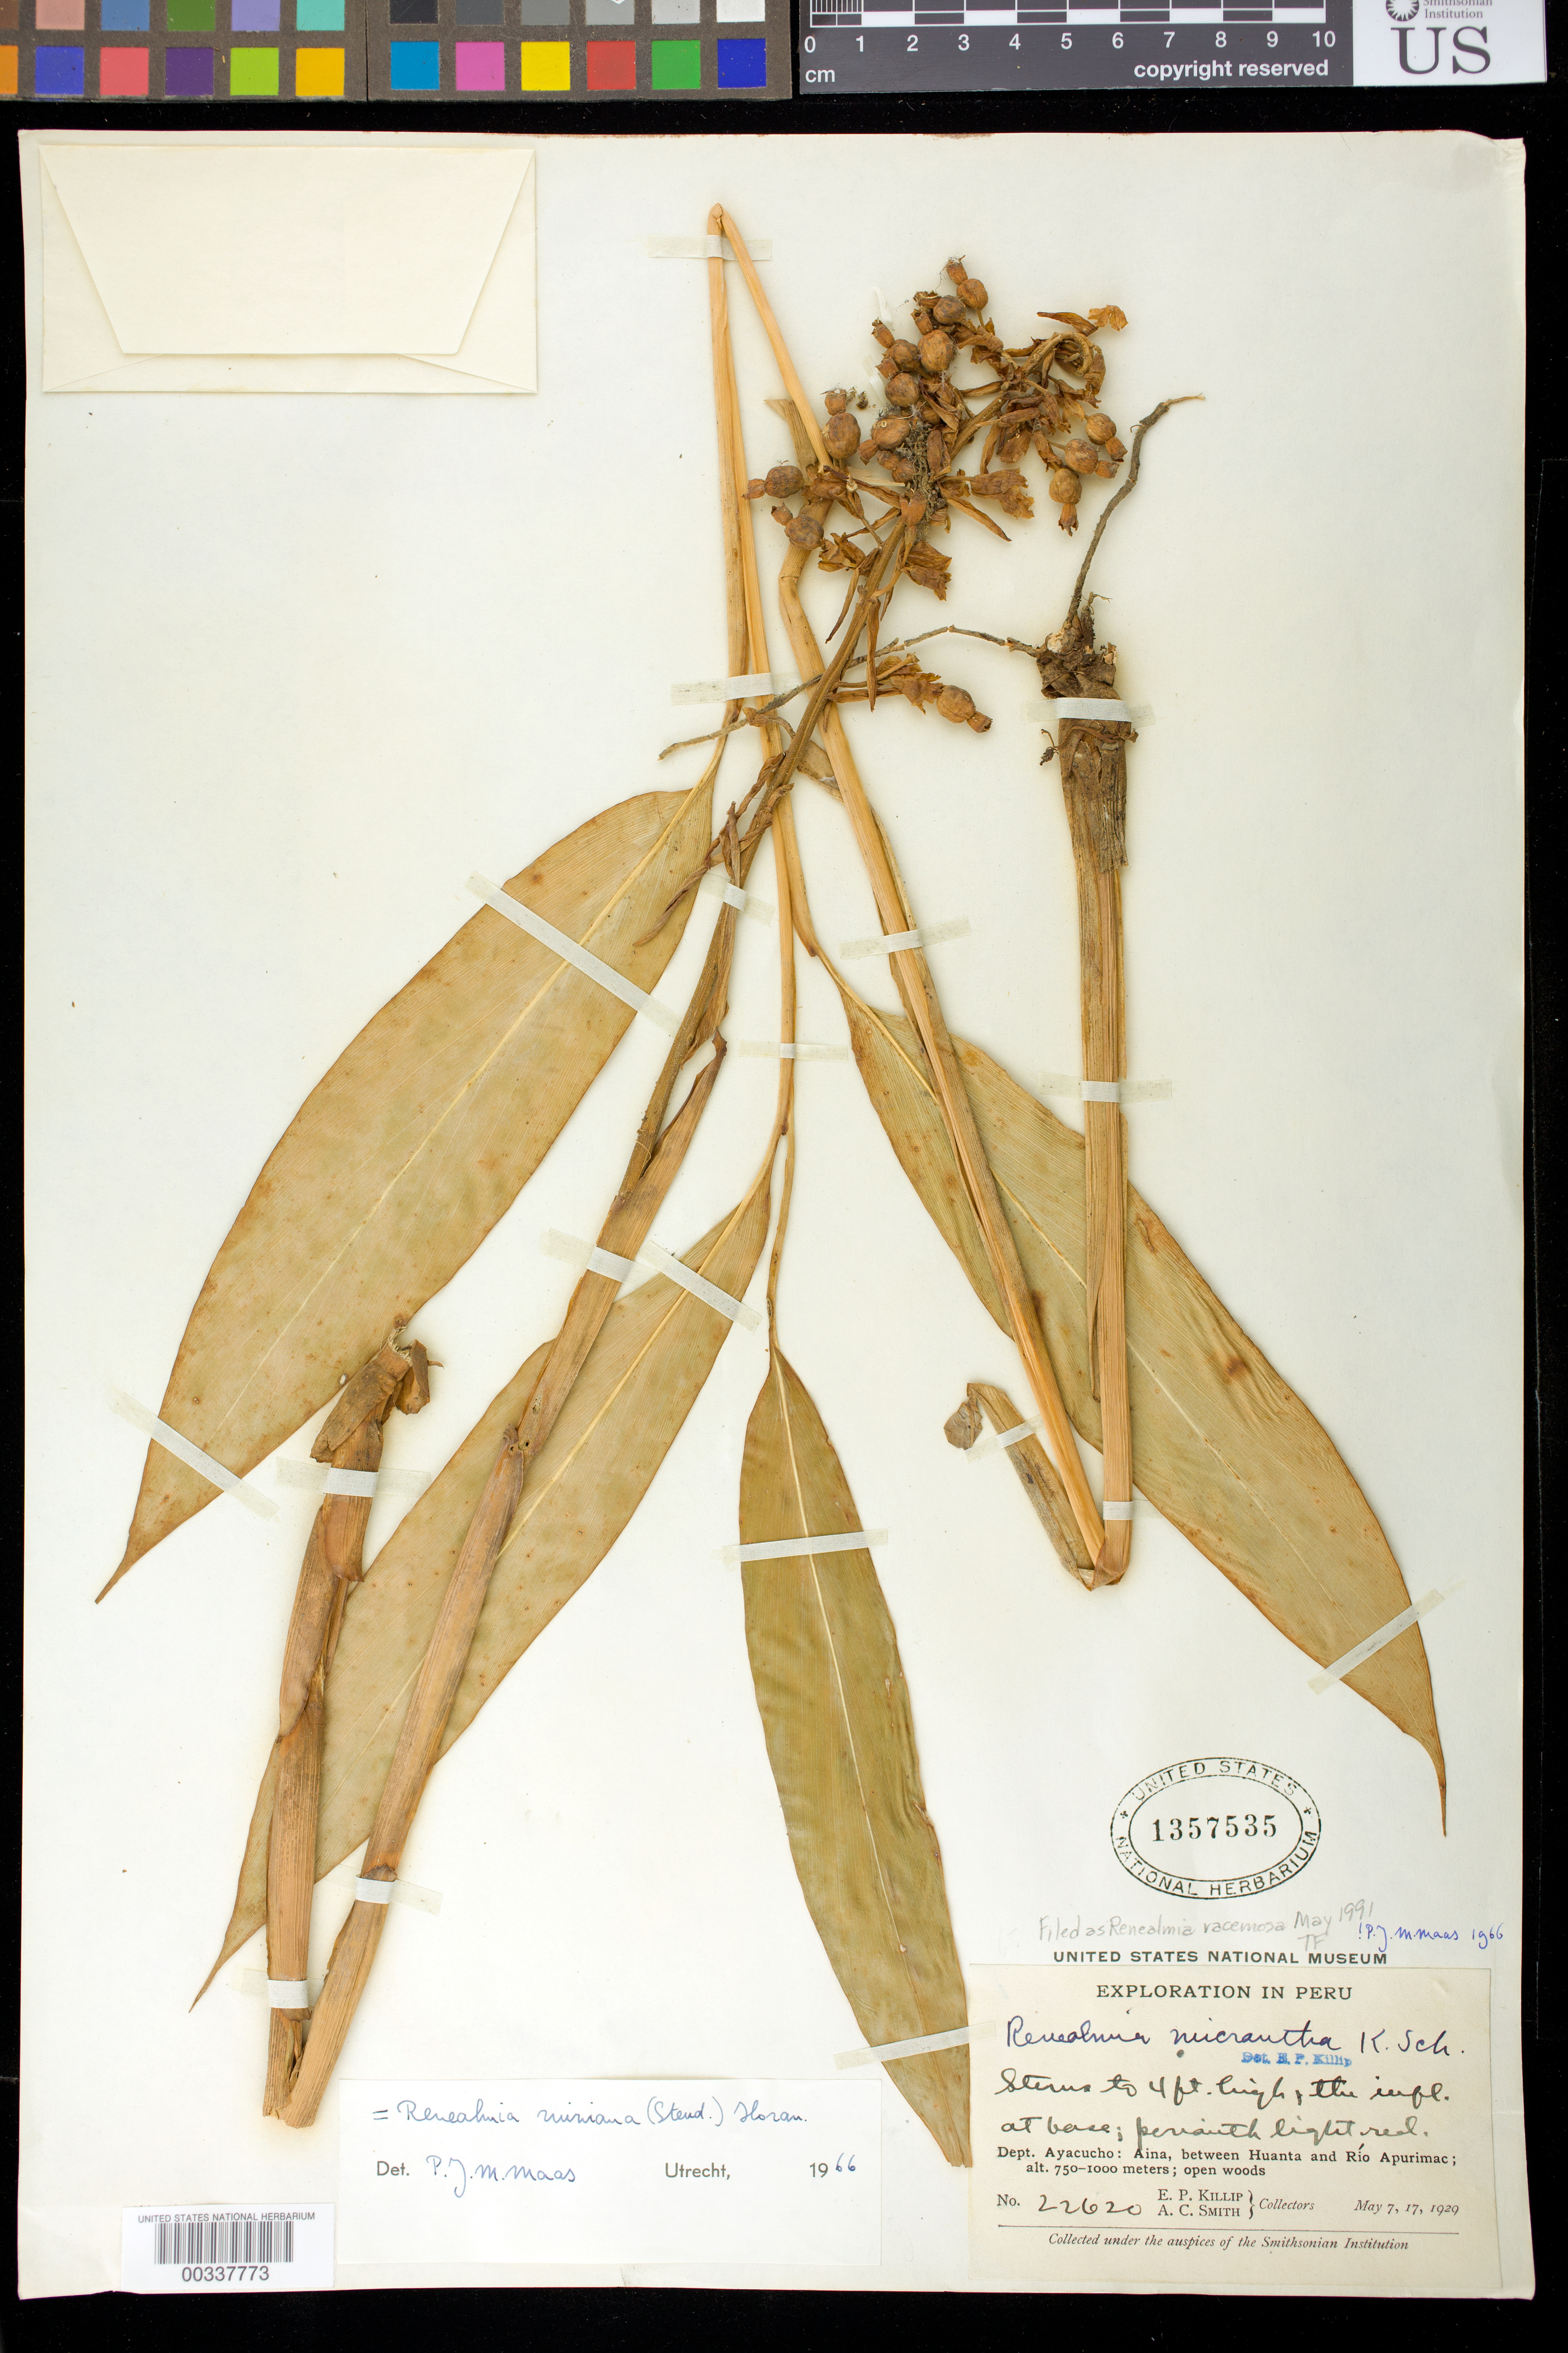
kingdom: Plantae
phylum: Tracheophyta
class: Liliopsida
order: Zingiberales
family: Zingiberaceae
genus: Renealmia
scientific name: Renealmia racemosa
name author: Poepp. & Endl.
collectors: E. P. Killip & A. C. Smith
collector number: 22620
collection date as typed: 07 May 1929 and 17 May 1929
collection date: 1929-05-07,1929-05-17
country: Peru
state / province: Ayacucho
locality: Dept. Ayacucho: Aina, between Huanta and Río Apurímac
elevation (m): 750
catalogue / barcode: US 1357535